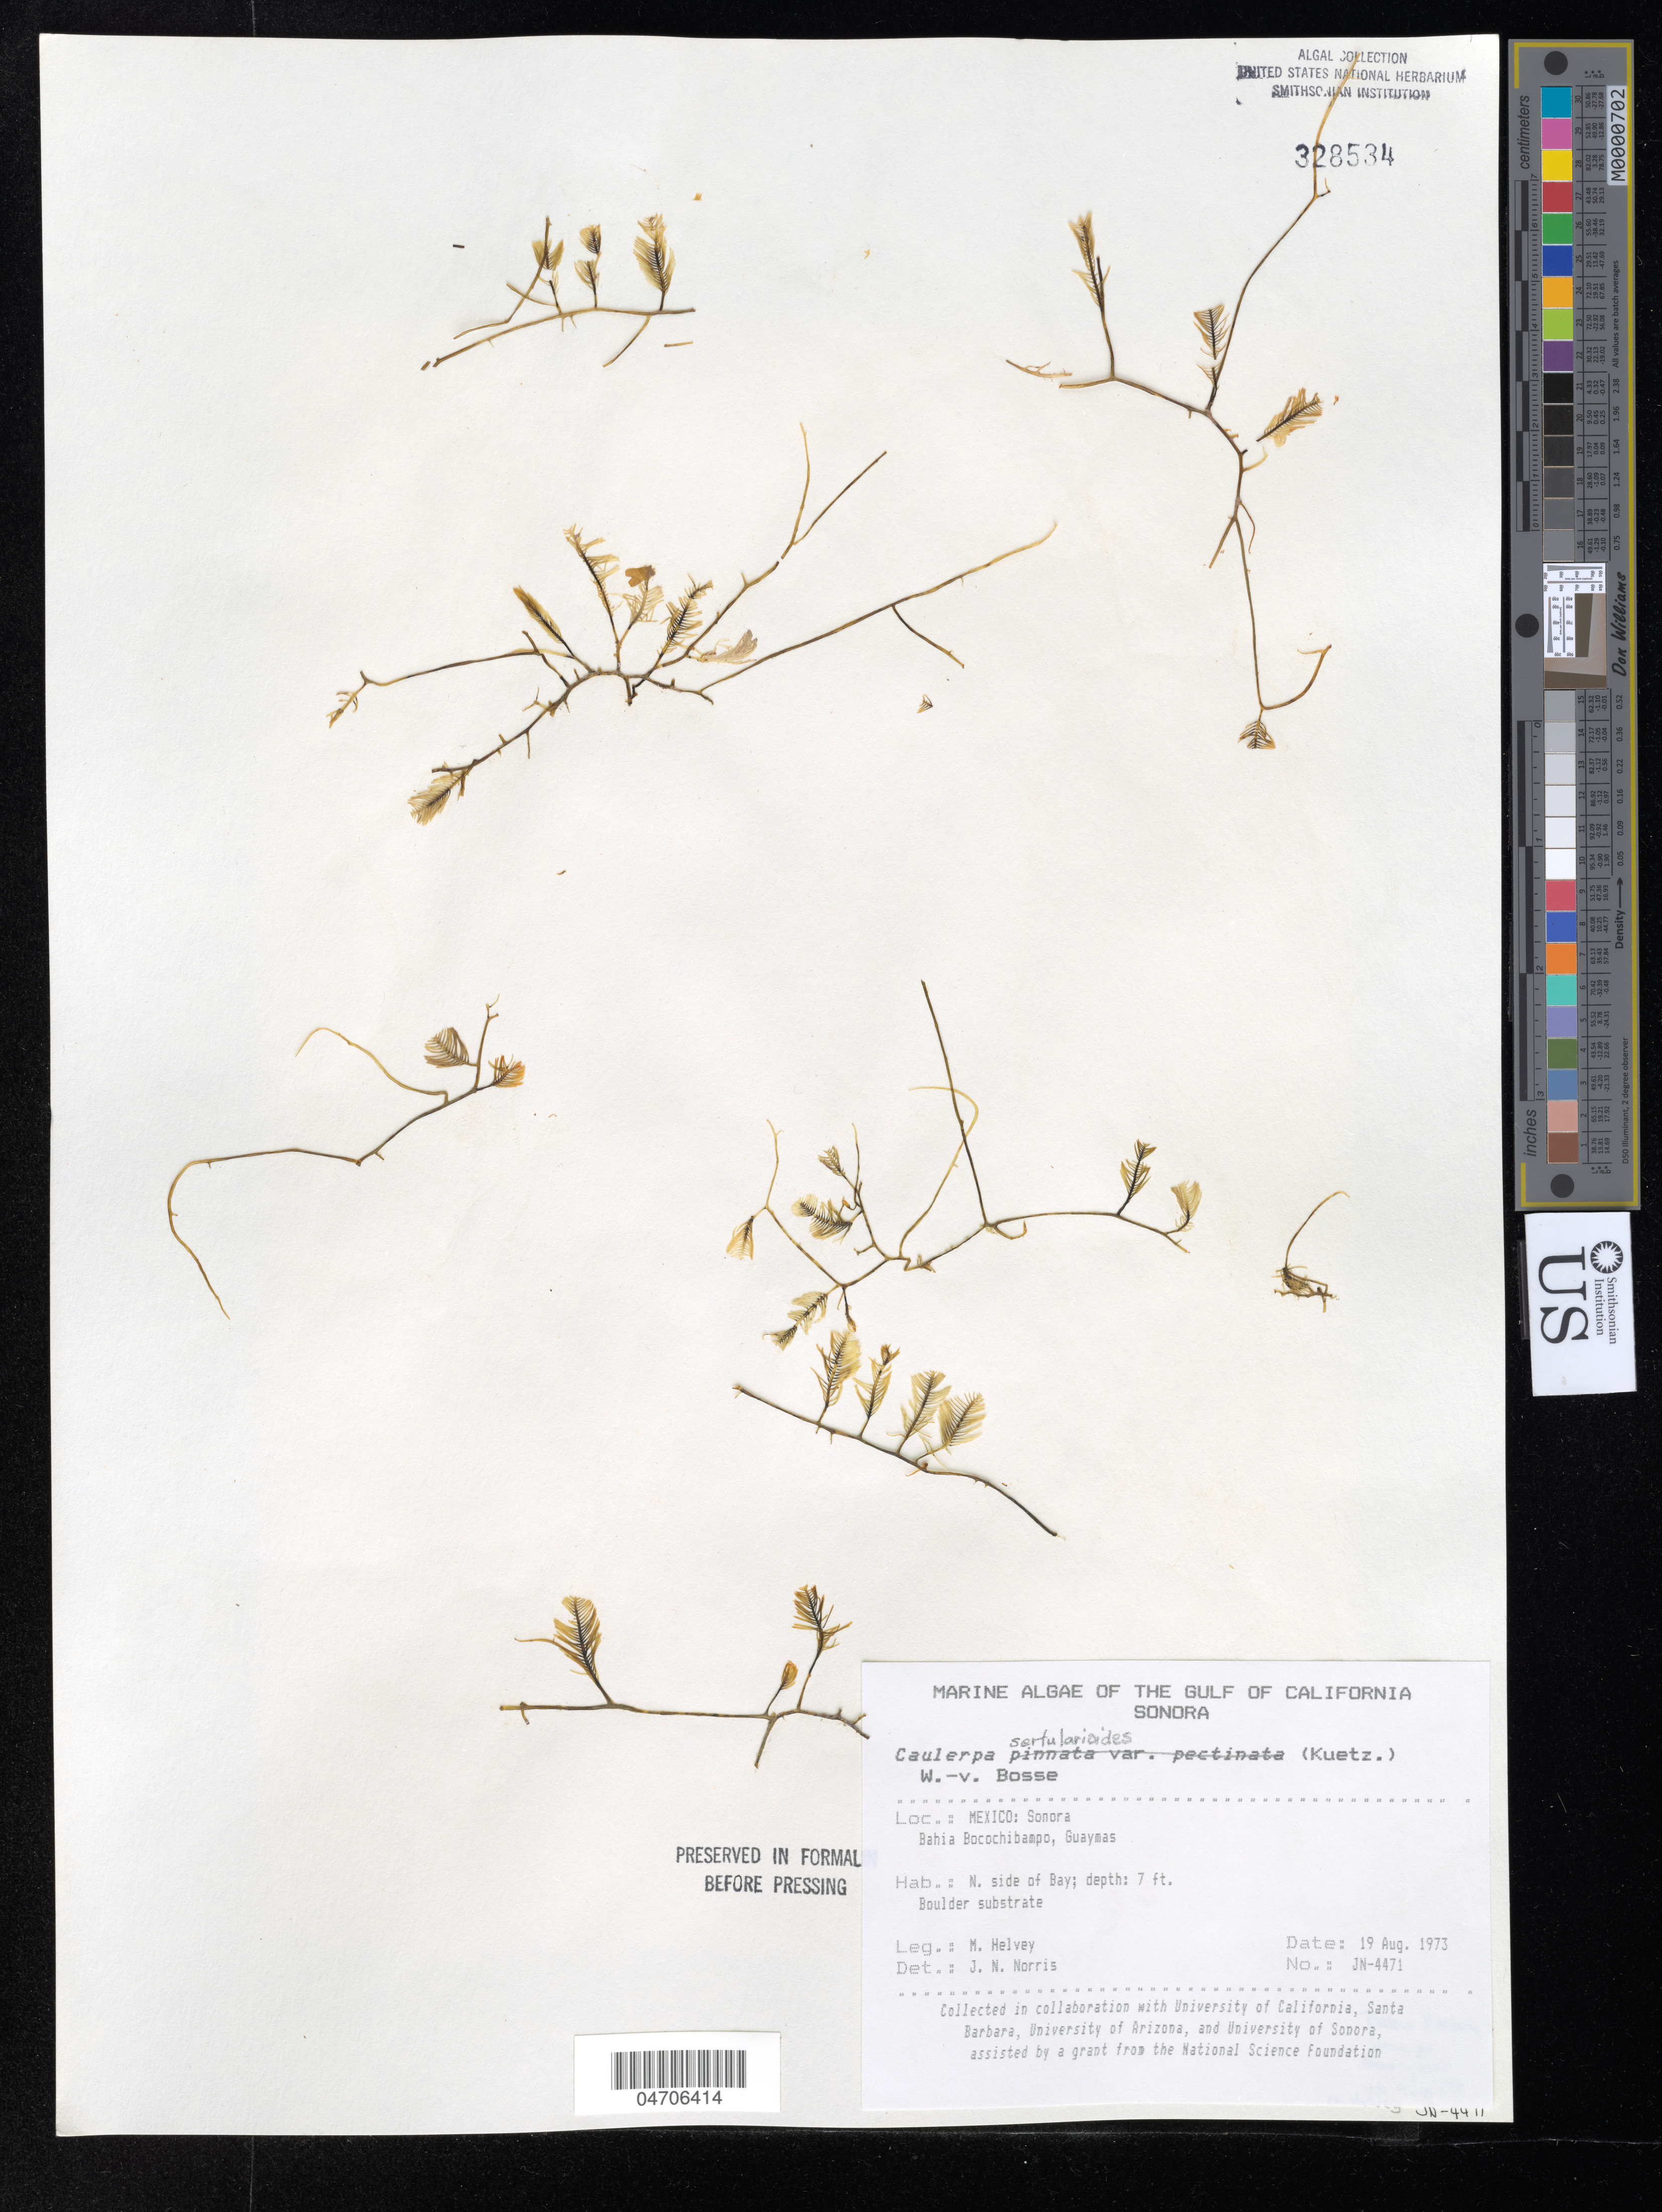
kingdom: Plantae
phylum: Chlorophyta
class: Ulvophyceae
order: Bryopsidales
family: Caulerpaceae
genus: Caulerpa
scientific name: Caulerpa sertularioides f. farlowii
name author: (Weber Bosse) Børgesen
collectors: M. Helvey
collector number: JN-4471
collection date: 1973-08-19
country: Mexico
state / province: Sonora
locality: The Gulf of California. Bahia Bocochibampo, Guaymas. N. side of Bay.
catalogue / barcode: US 328534